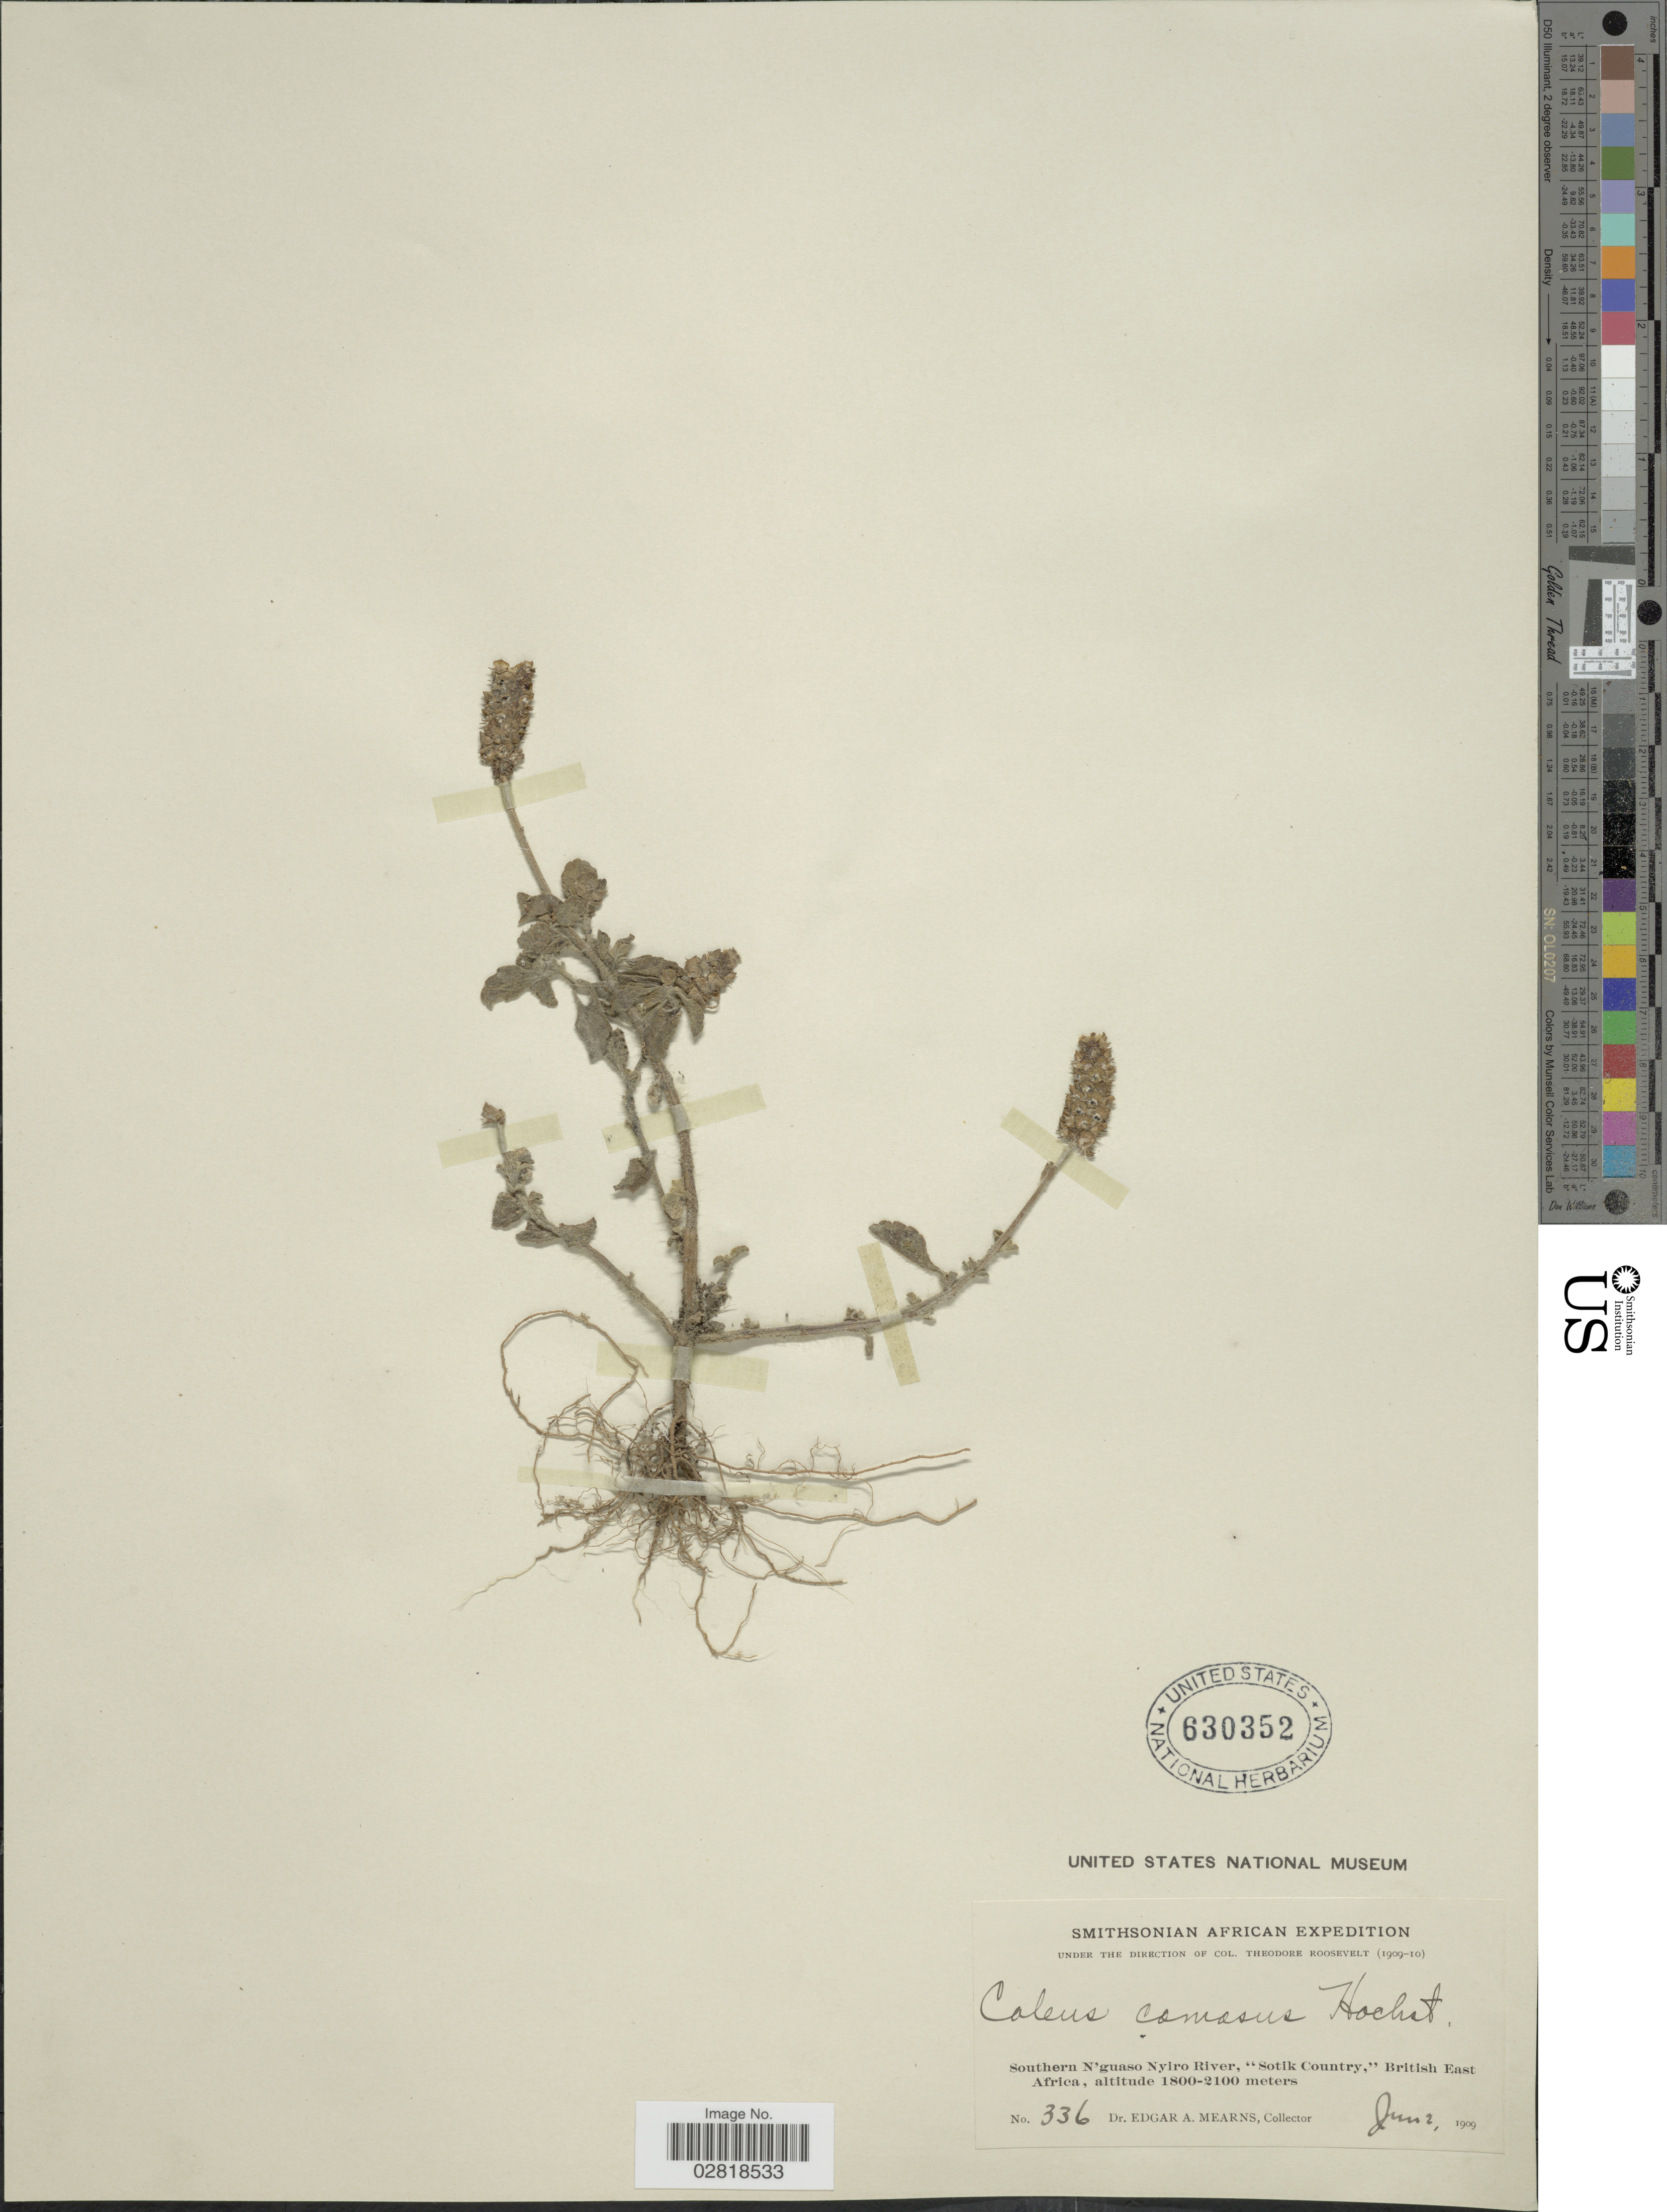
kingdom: Plantae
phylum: Tracheophyta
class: Magnoliopsida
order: Lamiales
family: Lamiaceae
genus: Plectranthus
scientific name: Plectranthus comosus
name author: Sims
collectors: E. A. Mearns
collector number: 336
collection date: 1909-06-02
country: Kenya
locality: Southern N'guaso Nyiro River, "Sotik Country", British East Africa.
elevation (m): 1800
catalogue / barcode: US 630352